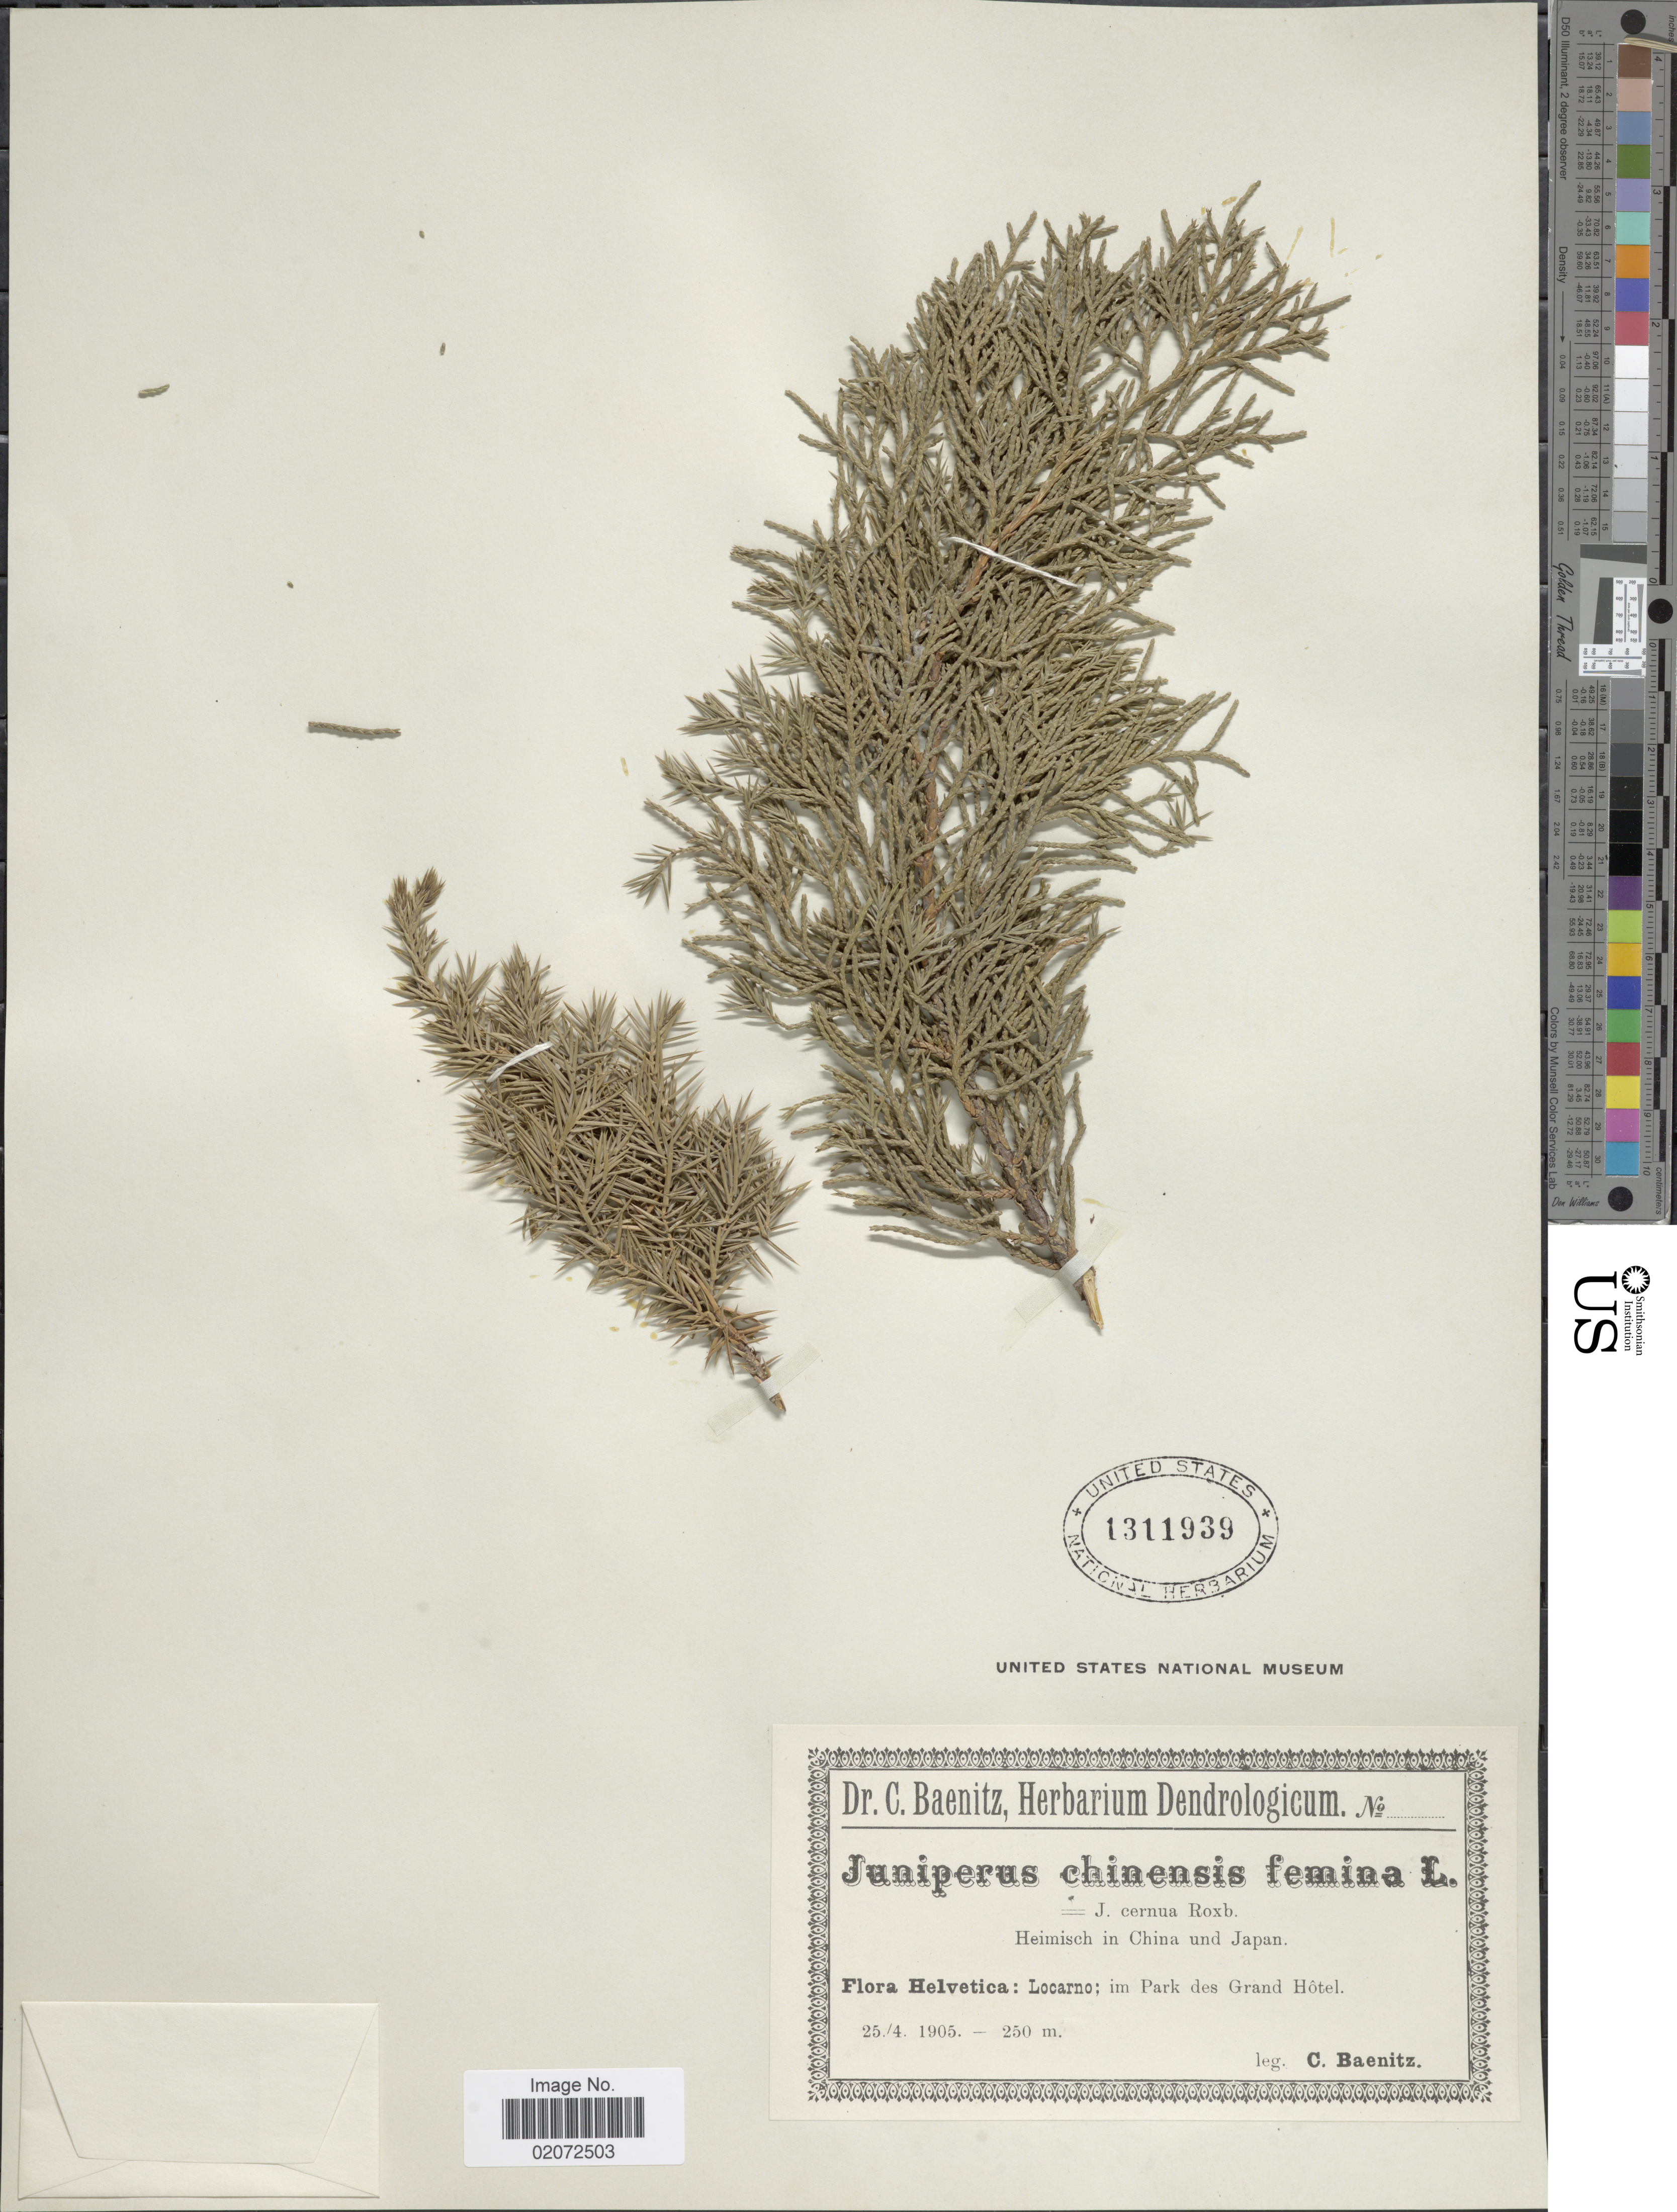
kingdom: Plantae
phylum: Tracheophyta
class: Pinopsida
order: Pinales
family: Cupressaceae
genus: Juniperus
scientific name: Juniperus chinensis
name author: L.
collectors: C. G. Baenitz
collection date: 1905-04-25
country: Switzerland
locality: Helvetica: Locarno; im Park des Grand Hotel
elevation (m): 250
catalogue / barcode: US 1311939